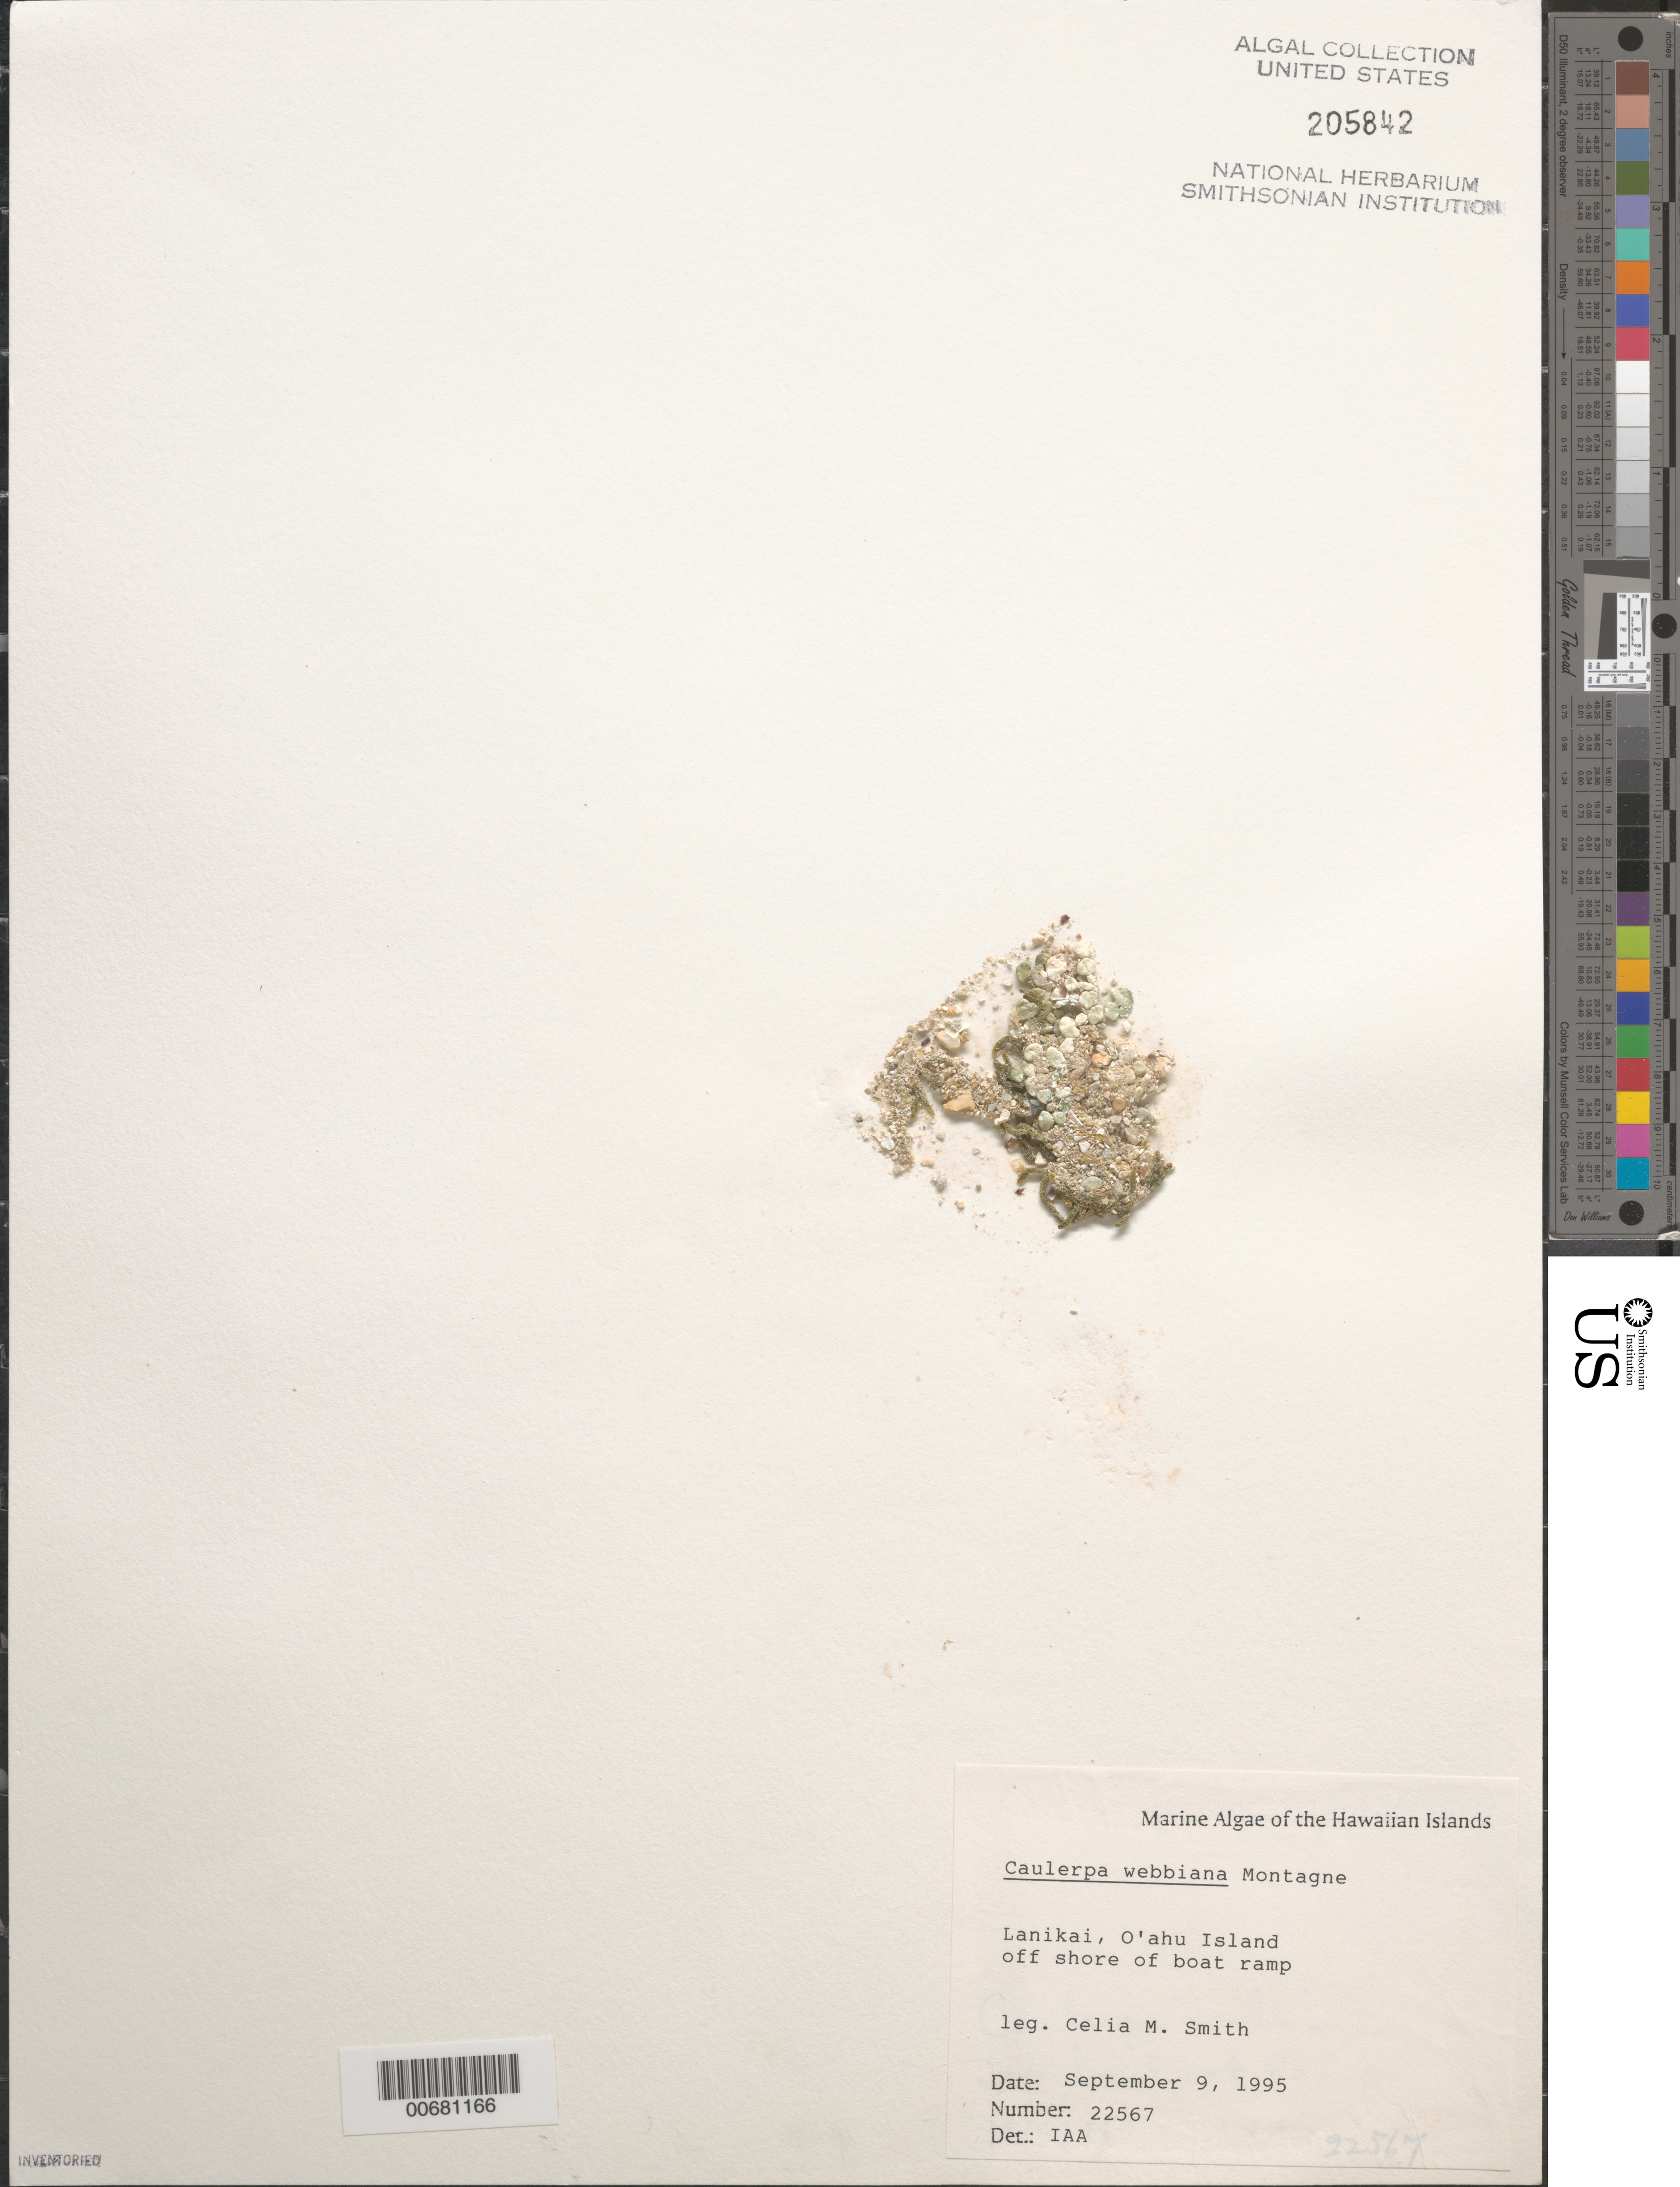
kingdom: Plantae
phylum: Chlorophyta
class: Ulvophyceae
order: Bryopsidales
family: Caulerpaceae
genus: Caulerpa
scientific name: Caulerpa webbiana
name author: Mont.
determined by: Abbott, Isabella A.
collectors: C. M. Smith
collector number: IAA 22567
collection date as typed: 09 Sep 1995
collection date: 1995-09-09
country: United States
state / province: Hawaii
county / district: Honolulu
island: Oahu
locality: Lanikai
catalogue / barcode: US 205842